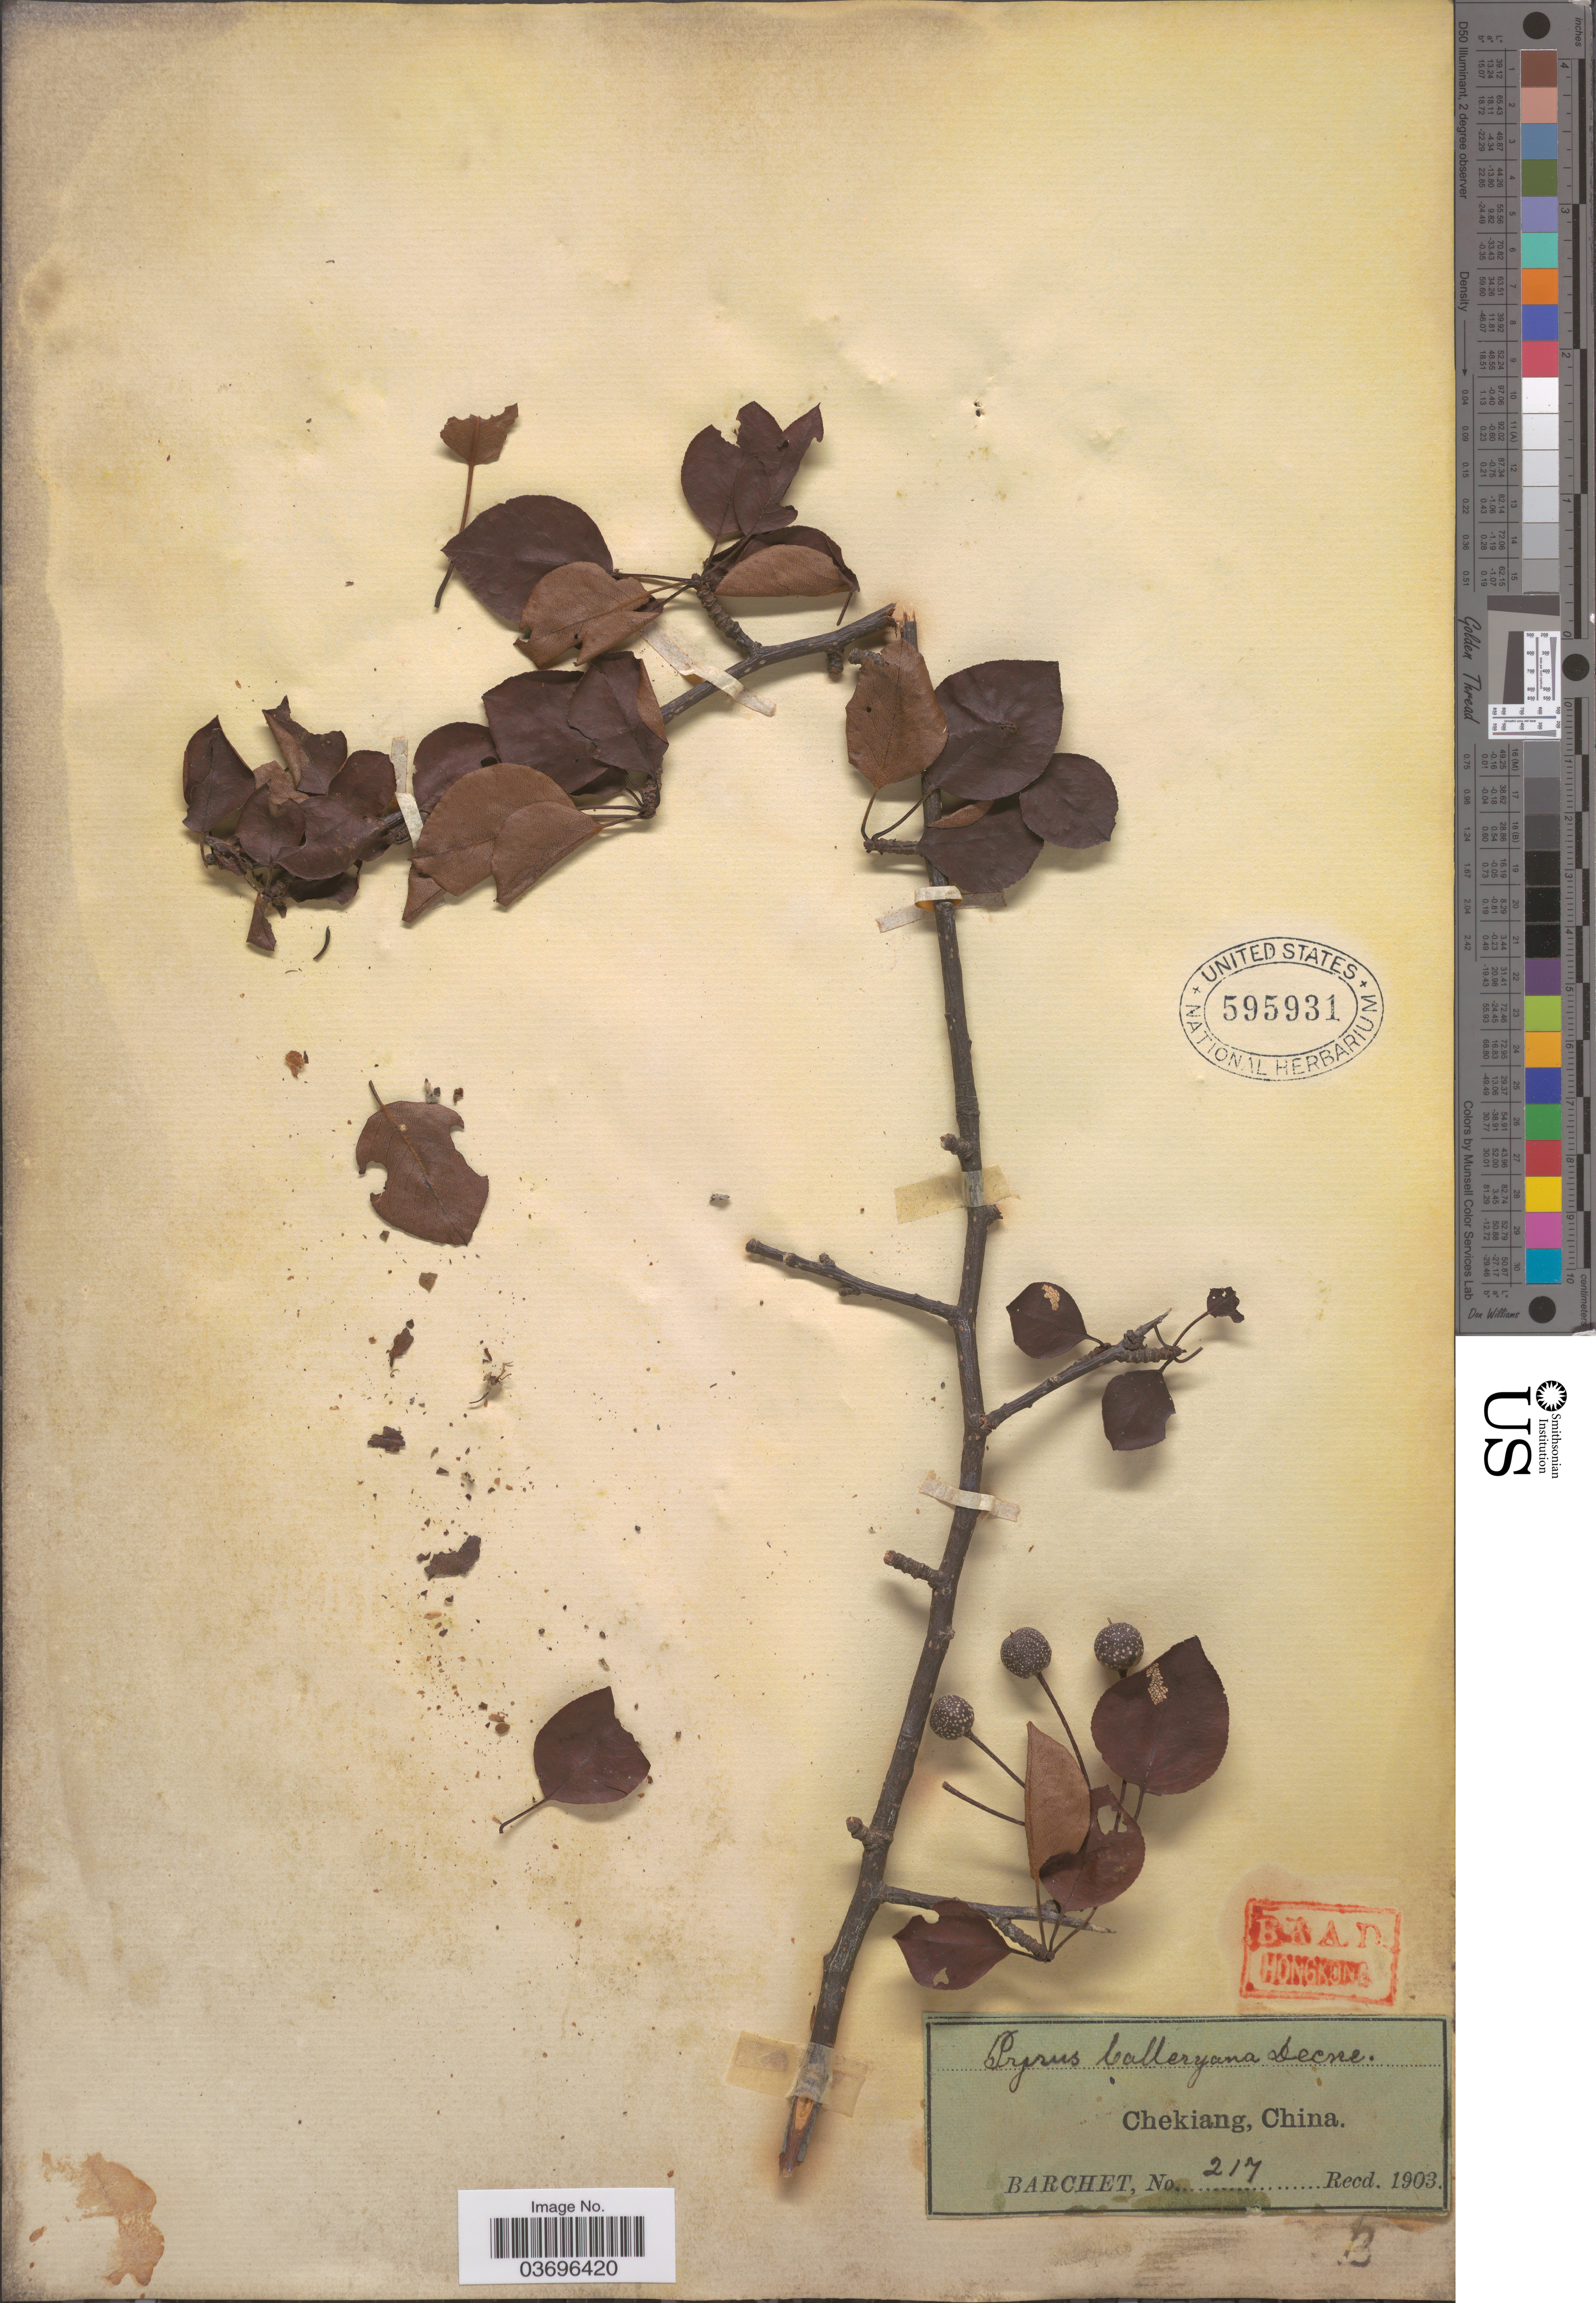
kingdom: Plantae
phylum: Tracheophyta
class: Magnoliopsida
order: Rosales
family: Rosaceae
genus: Pyrus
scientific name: Pyrus calleryana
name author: Decne.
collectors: Barchet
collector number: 217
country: China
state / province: Zhejiang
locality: Chekiang.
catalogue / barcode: US 595931